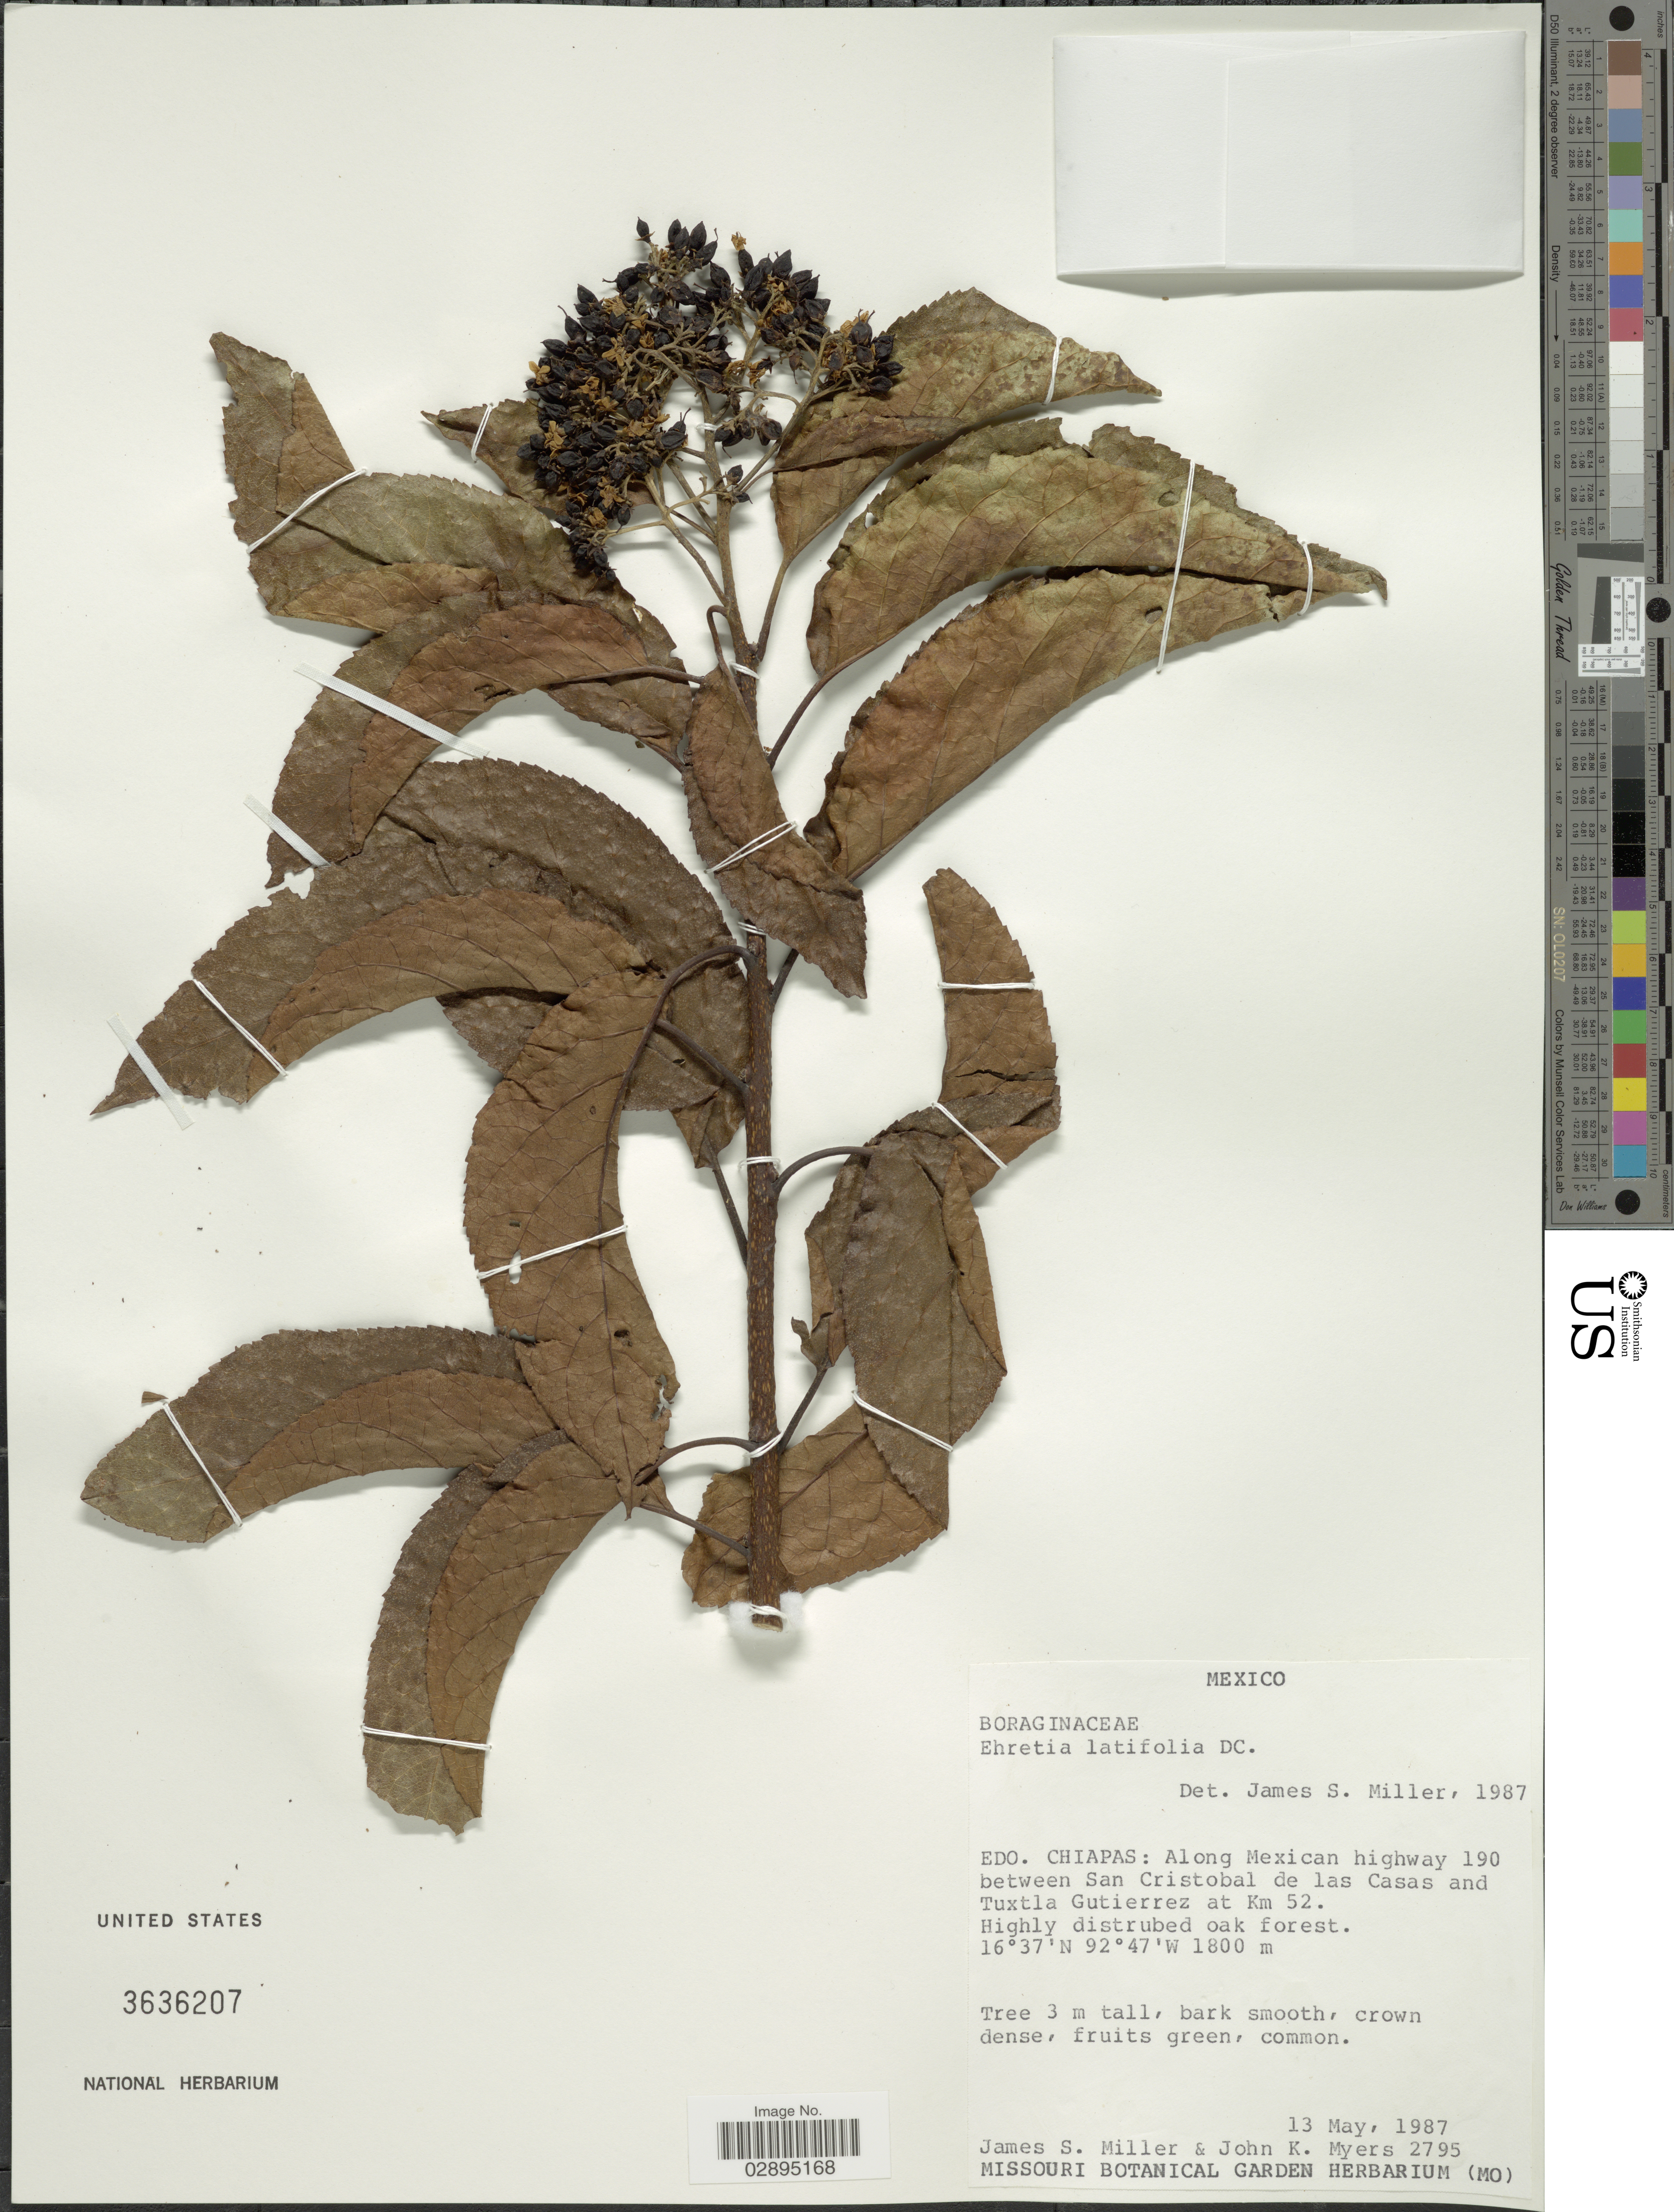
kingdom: Plantae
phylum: Tracheophyta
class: Magnoliopsida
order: Boraginales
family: Ehretiaceae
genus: Ehretia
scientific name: Ehretia latifolia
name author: DC.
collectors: J. S. Miller & J. Myers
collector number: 2795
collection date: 1987-05-13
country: Mexico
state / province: Chiapas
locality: Edo. Chiapas: Along Mexican highway 190 between San Cristobal de las Casas and Tuxtla Gutierrez at Km 52.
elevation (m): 1800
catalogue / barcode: US 3636207